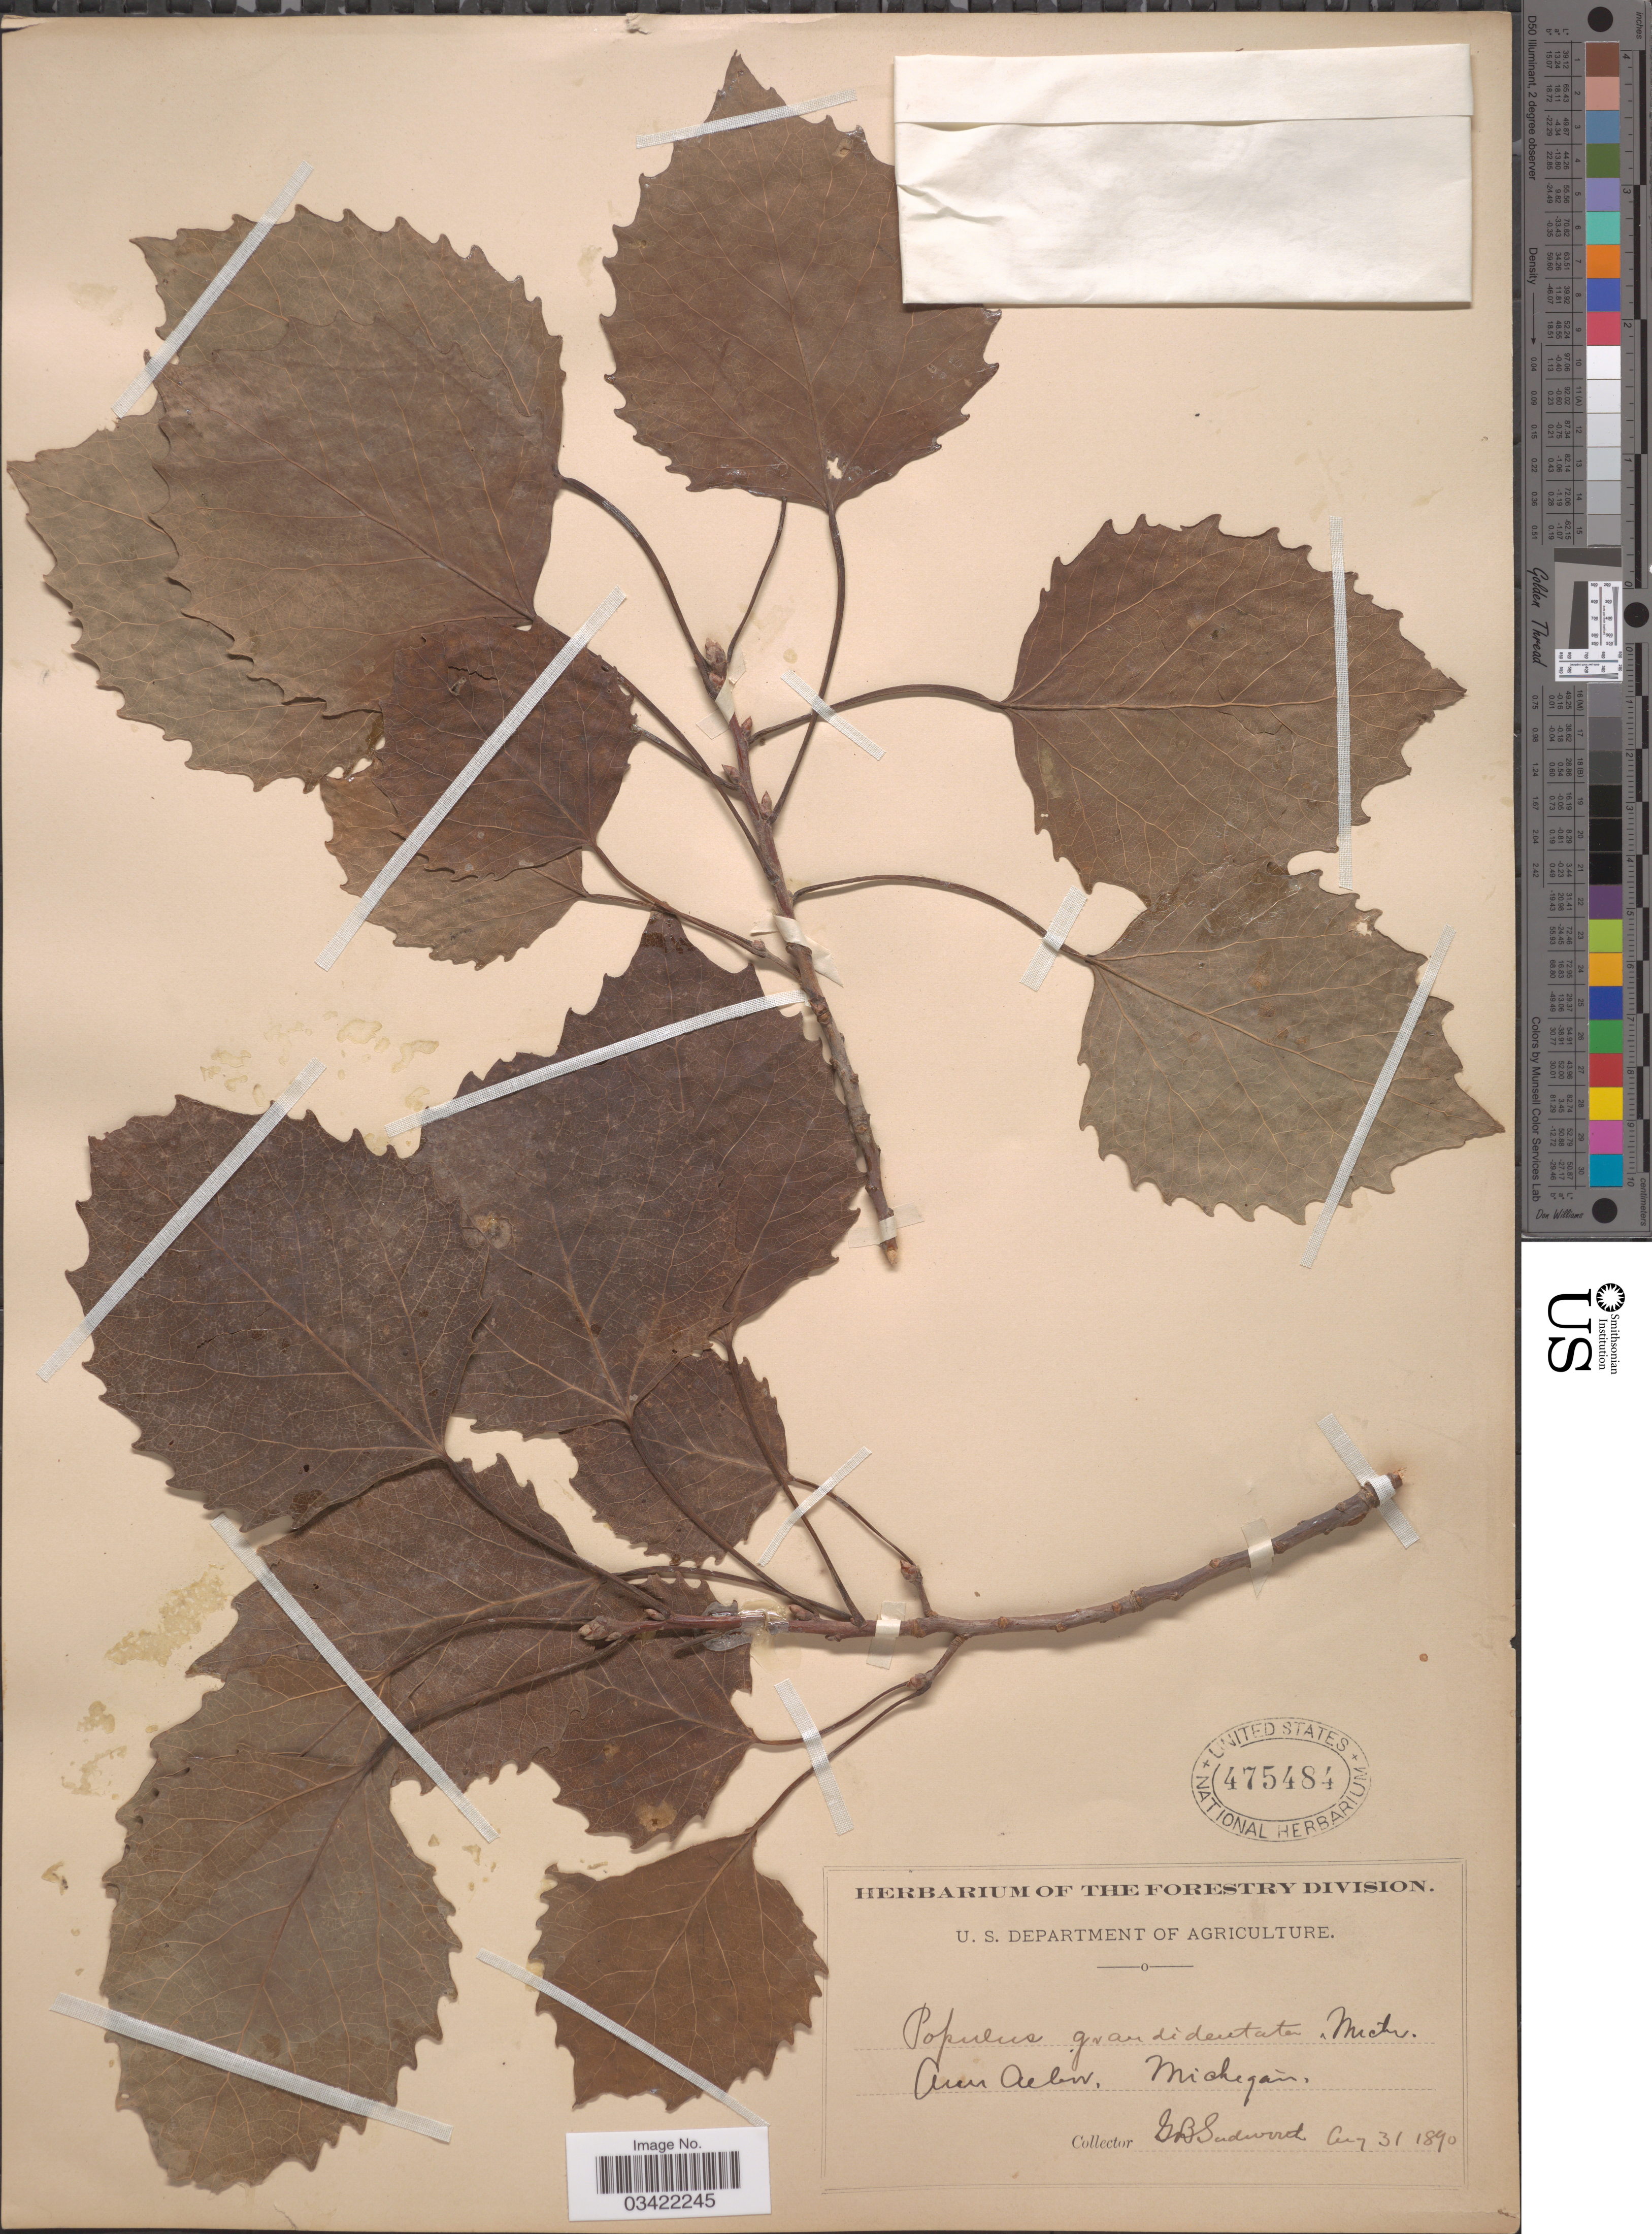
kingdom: Plantae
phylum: Tracheophyta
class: Magnoliopsida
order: Malpighiales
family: Salicaceae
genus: Populus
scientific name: Populus grandidentata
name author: Michx.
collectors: G. B. Sudworth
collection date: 1890-08-31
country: United States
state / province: Michigan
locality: Ann Arbor.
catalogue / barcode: US 475484